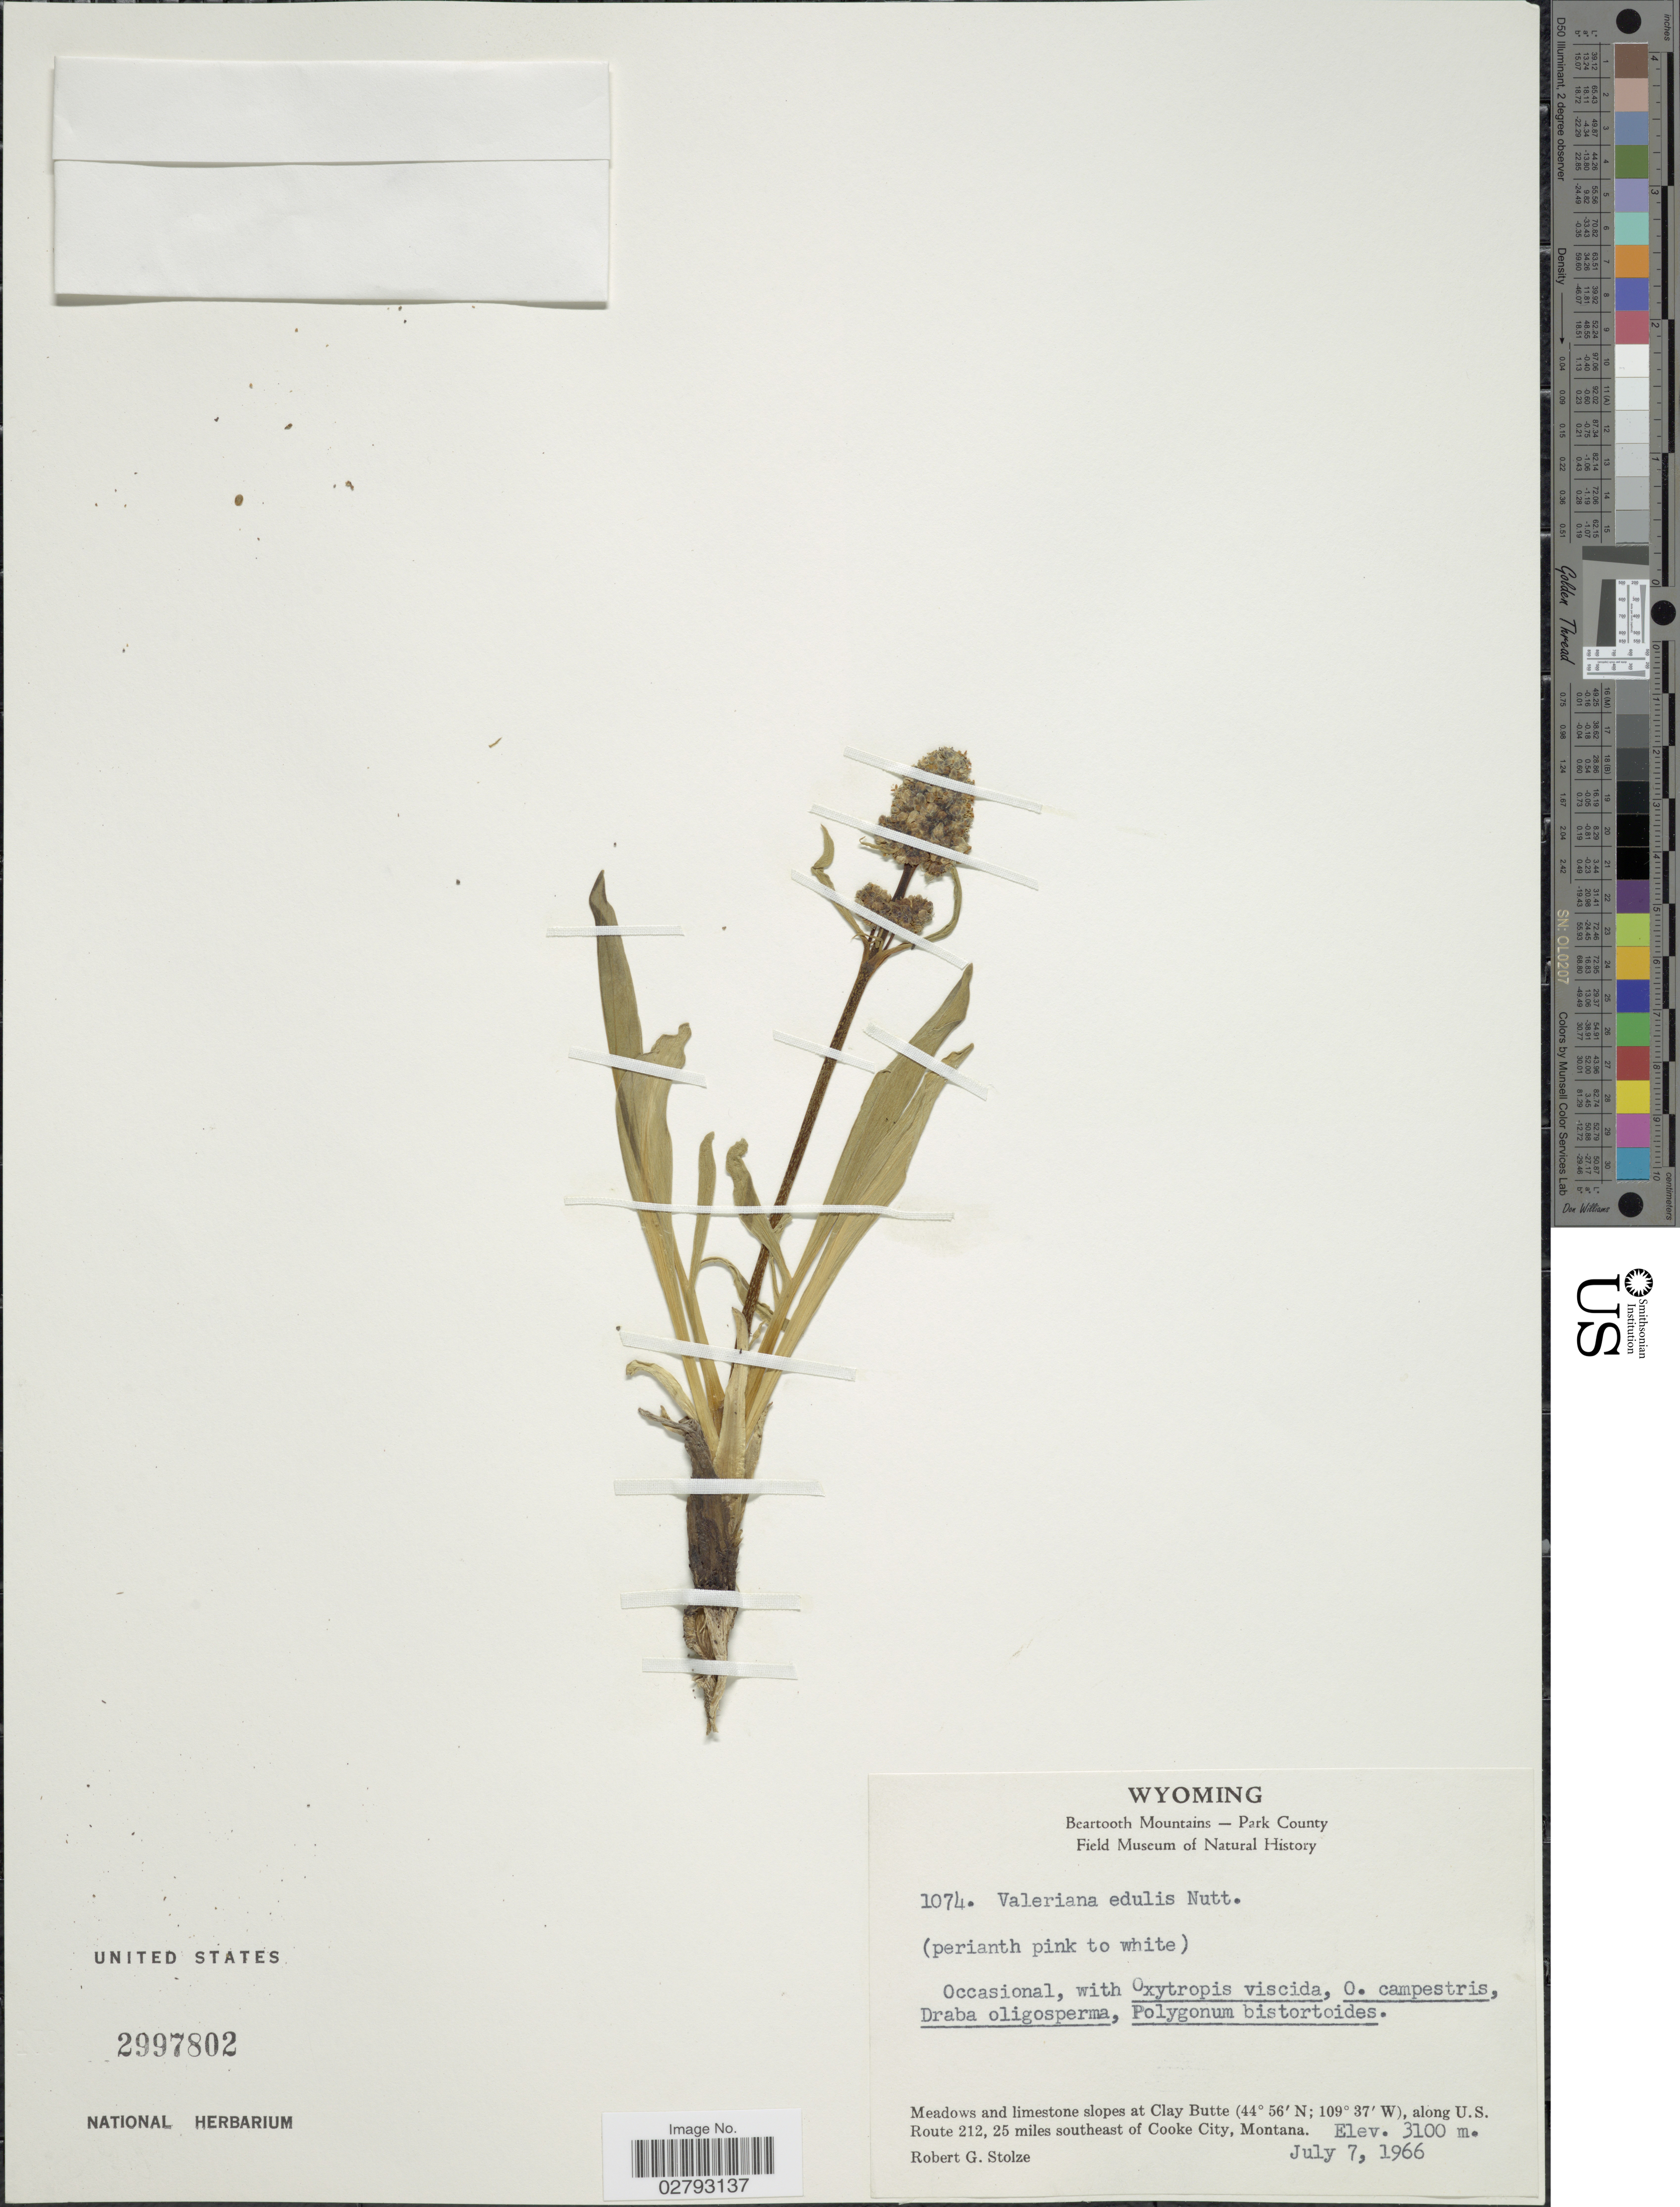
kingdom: Plantae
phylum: Tracheophyta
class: Magnoliopsida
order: Dipsacales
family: Caprifoliaceae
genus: Valeriana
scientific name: Valeriana edulis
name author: Nutt.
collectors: R. G. Stolze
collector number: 1074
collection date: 1966-07-07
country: United States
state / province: Wyoming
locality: Beartooth Mountains- Park County. Meadows and limestone slopes at Clay Butte, along U.S. Route 212, 25 miles southeast of Cooke City, Montana.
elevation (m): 3100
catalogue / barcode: US 2997802